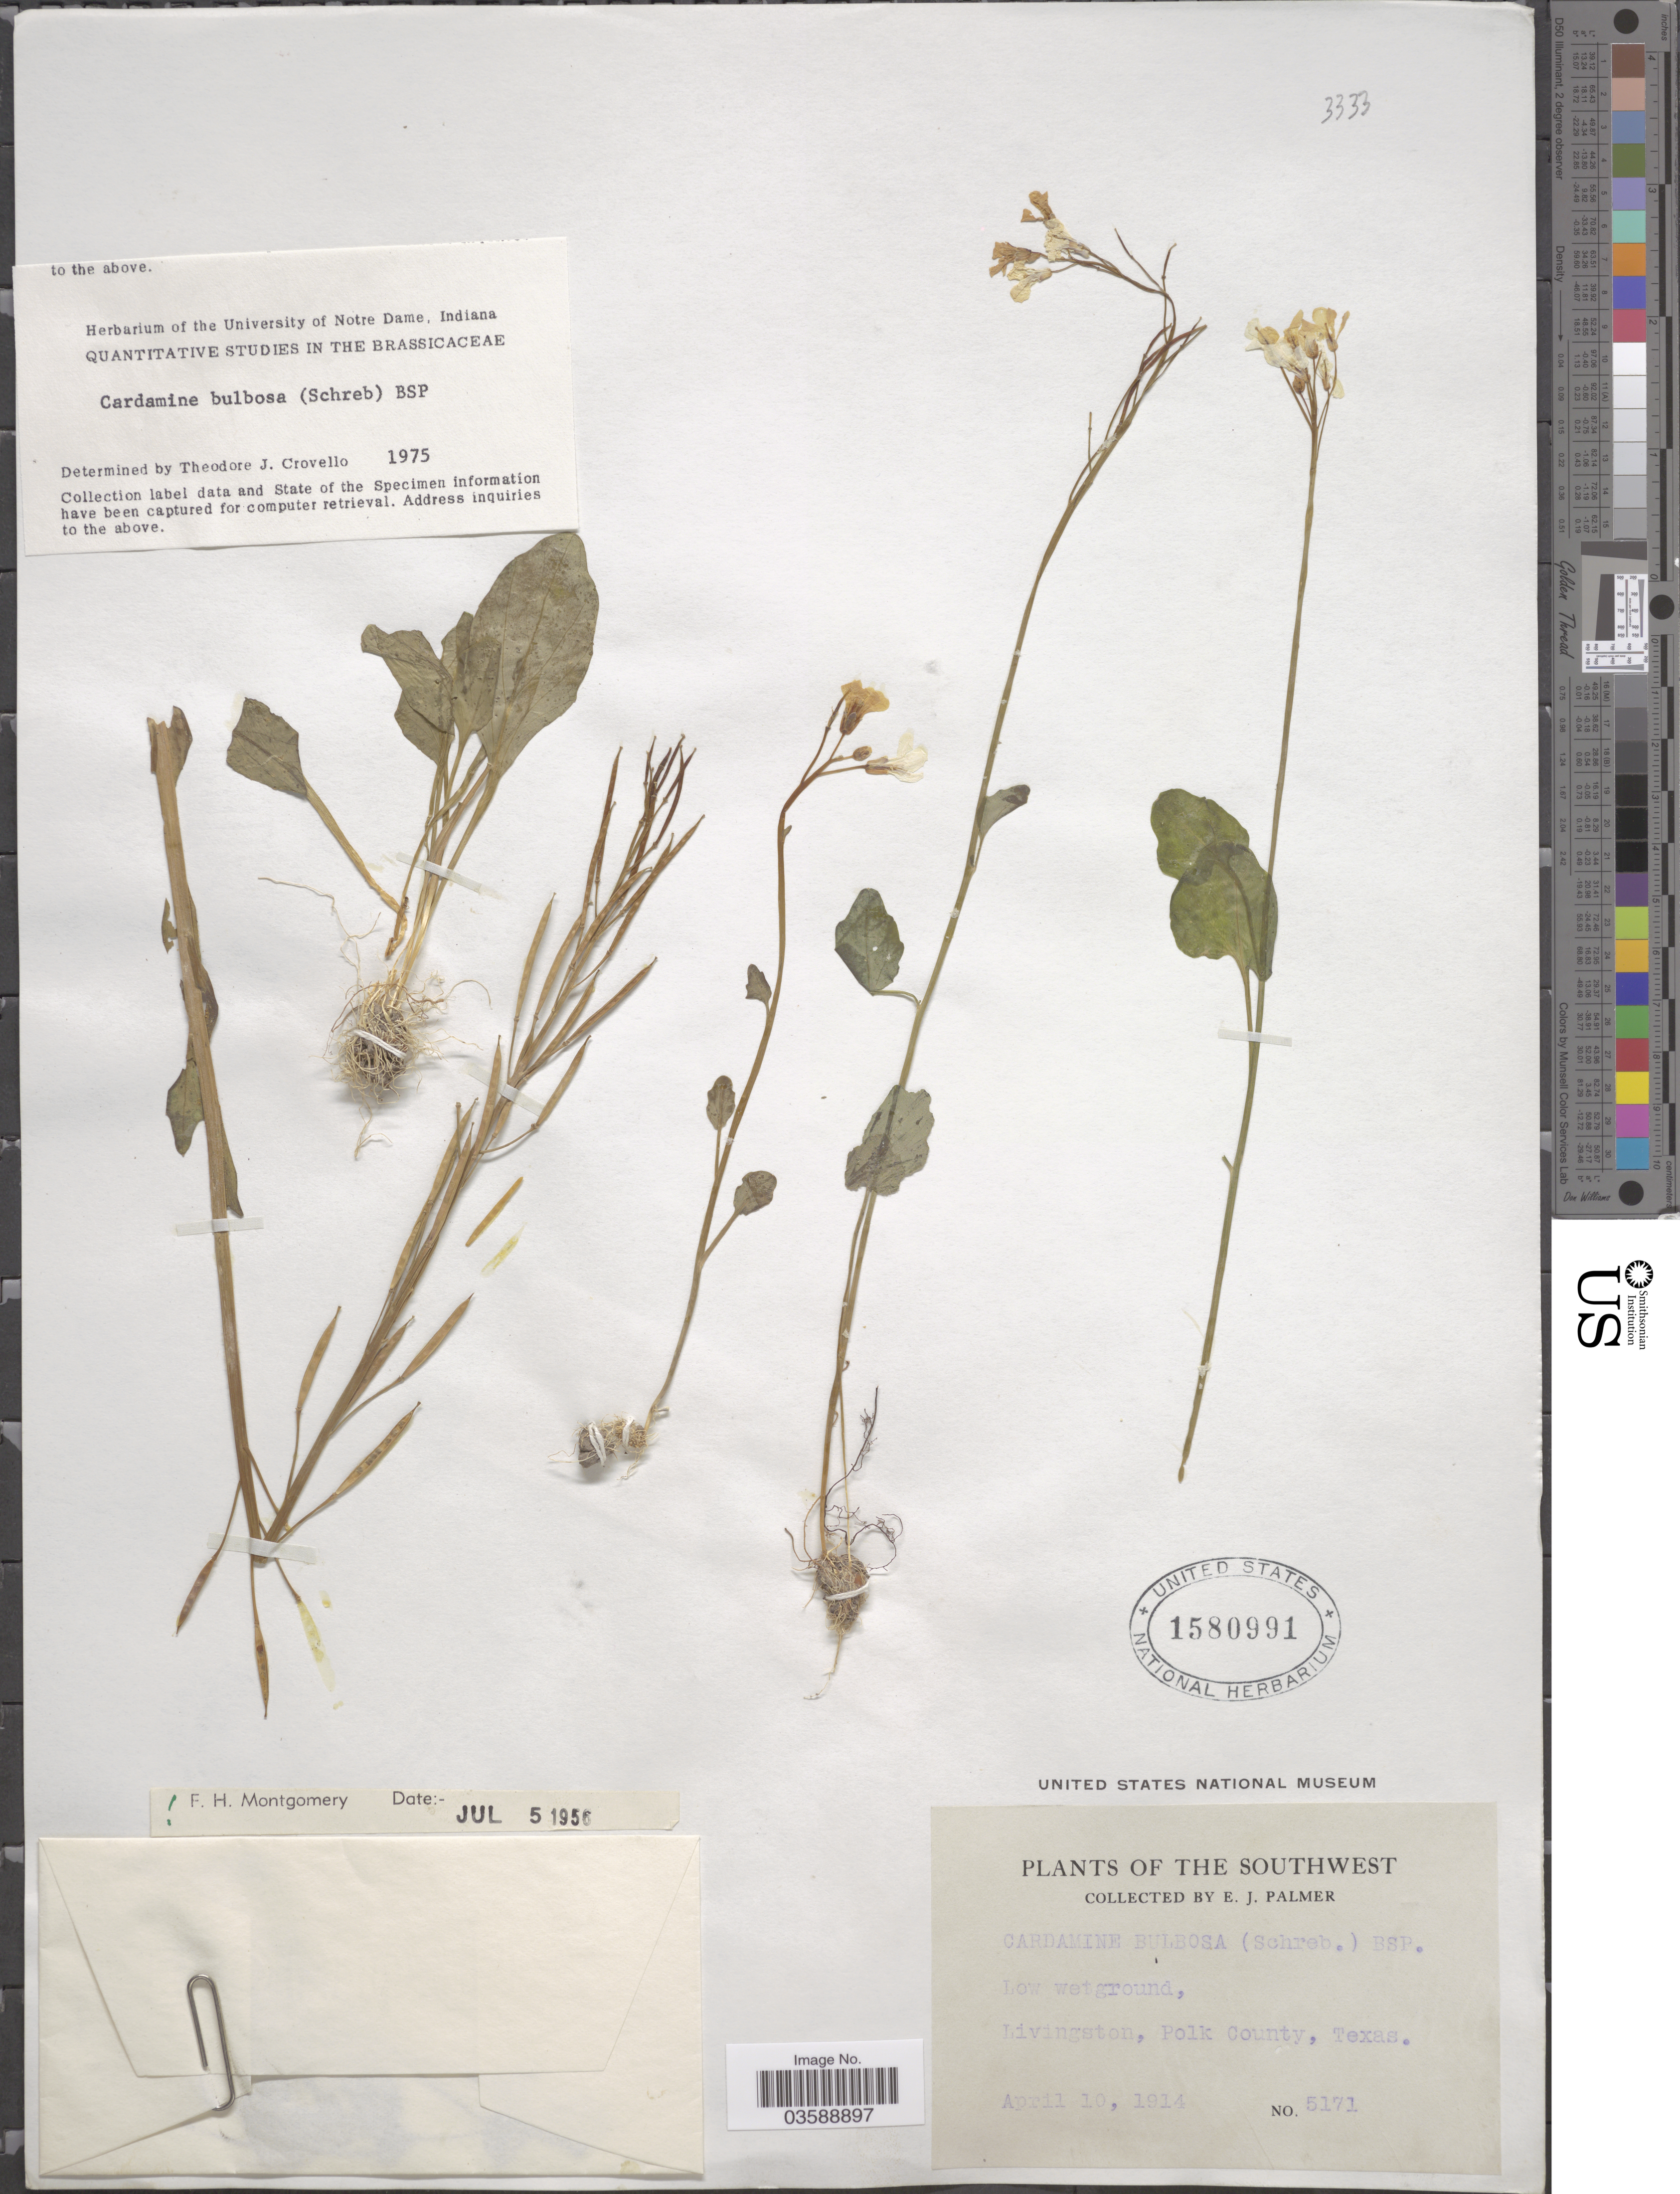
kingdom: Plantae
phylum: Tracheophyta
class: Magnoliopsida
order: Brassicales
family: Brassicaceae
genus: Cardamine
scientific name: Cardamine bulbosa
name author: (Schreb. ex Muhl.) Britton et al.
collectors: E. J. Palmer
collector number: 5171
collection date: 1914-04-10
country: United States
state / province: Texas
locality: Southwest. Livingston, Polk County.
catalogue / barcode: US 1580991